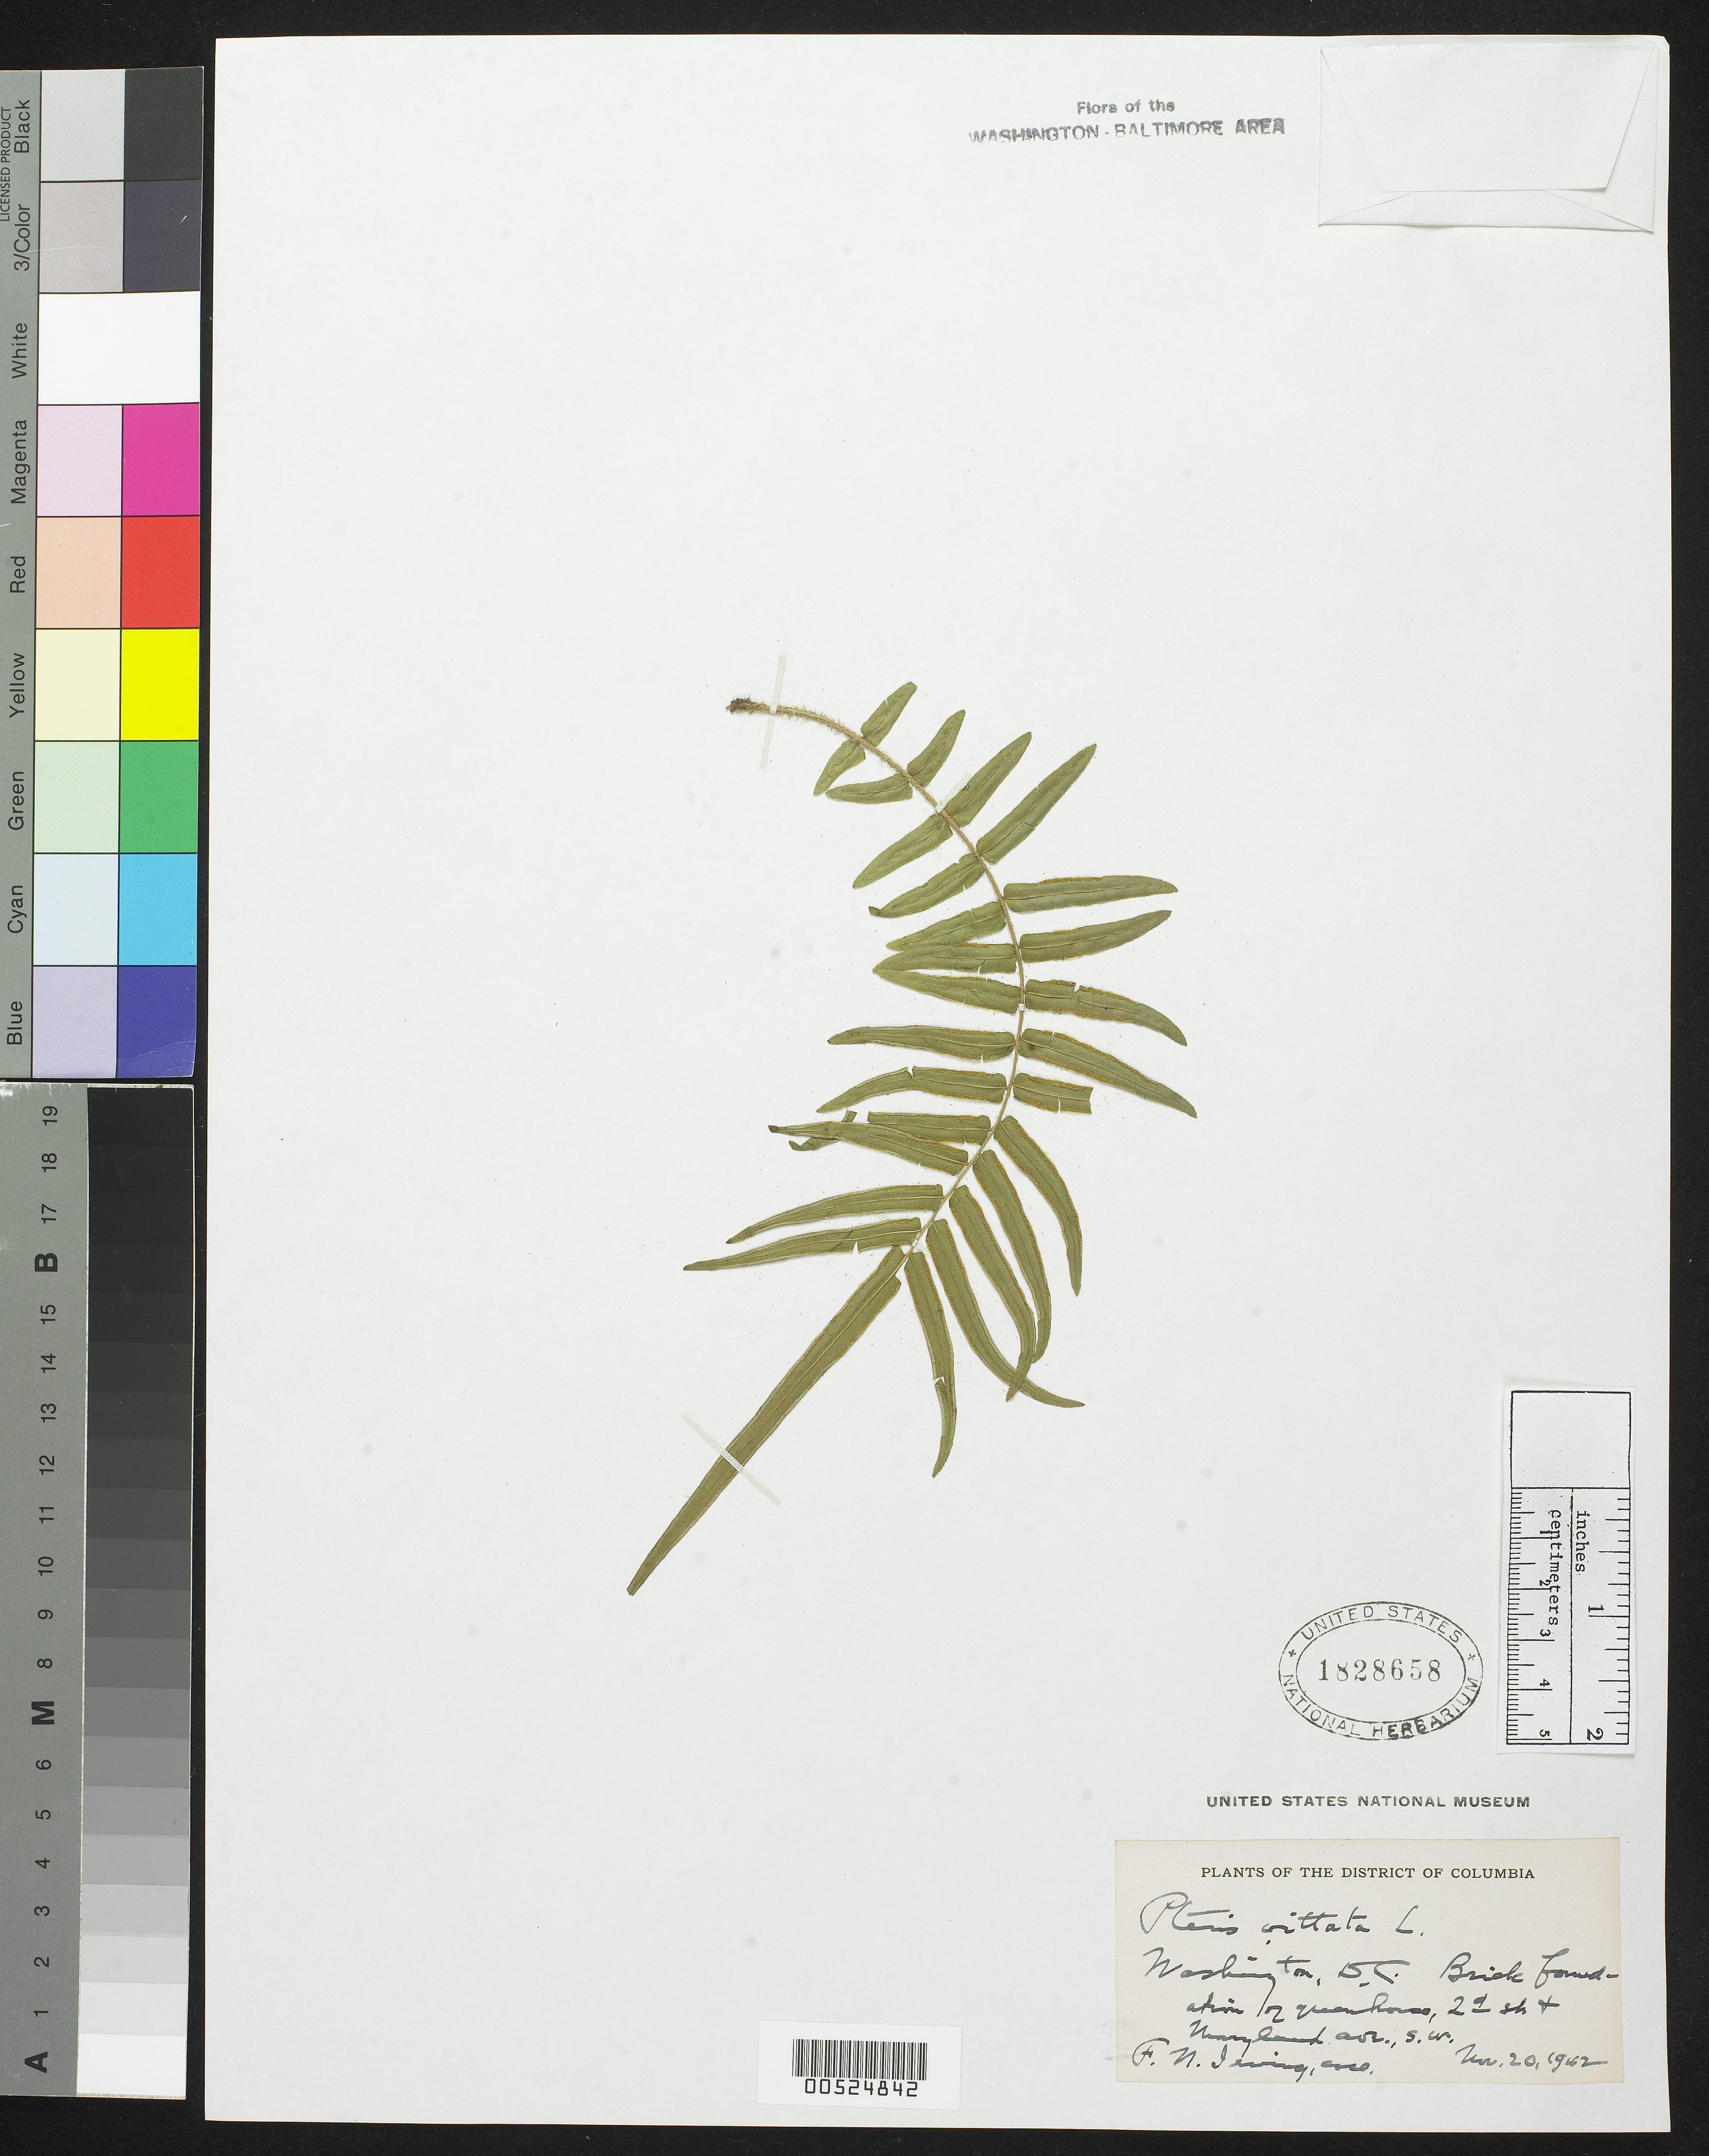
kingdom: Plantae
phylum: Tracheophyta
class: Polypodiopsida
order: Polypodiales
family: Pteridaceae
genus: Pteris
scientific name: Pteris vittata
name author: L.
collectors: F. Irving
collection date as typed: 20 Nov 1942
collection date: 1942-11-20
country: United States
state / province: District of Columbia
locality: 2nd St. and Maryland Ave. SW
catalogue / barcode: US 1828658